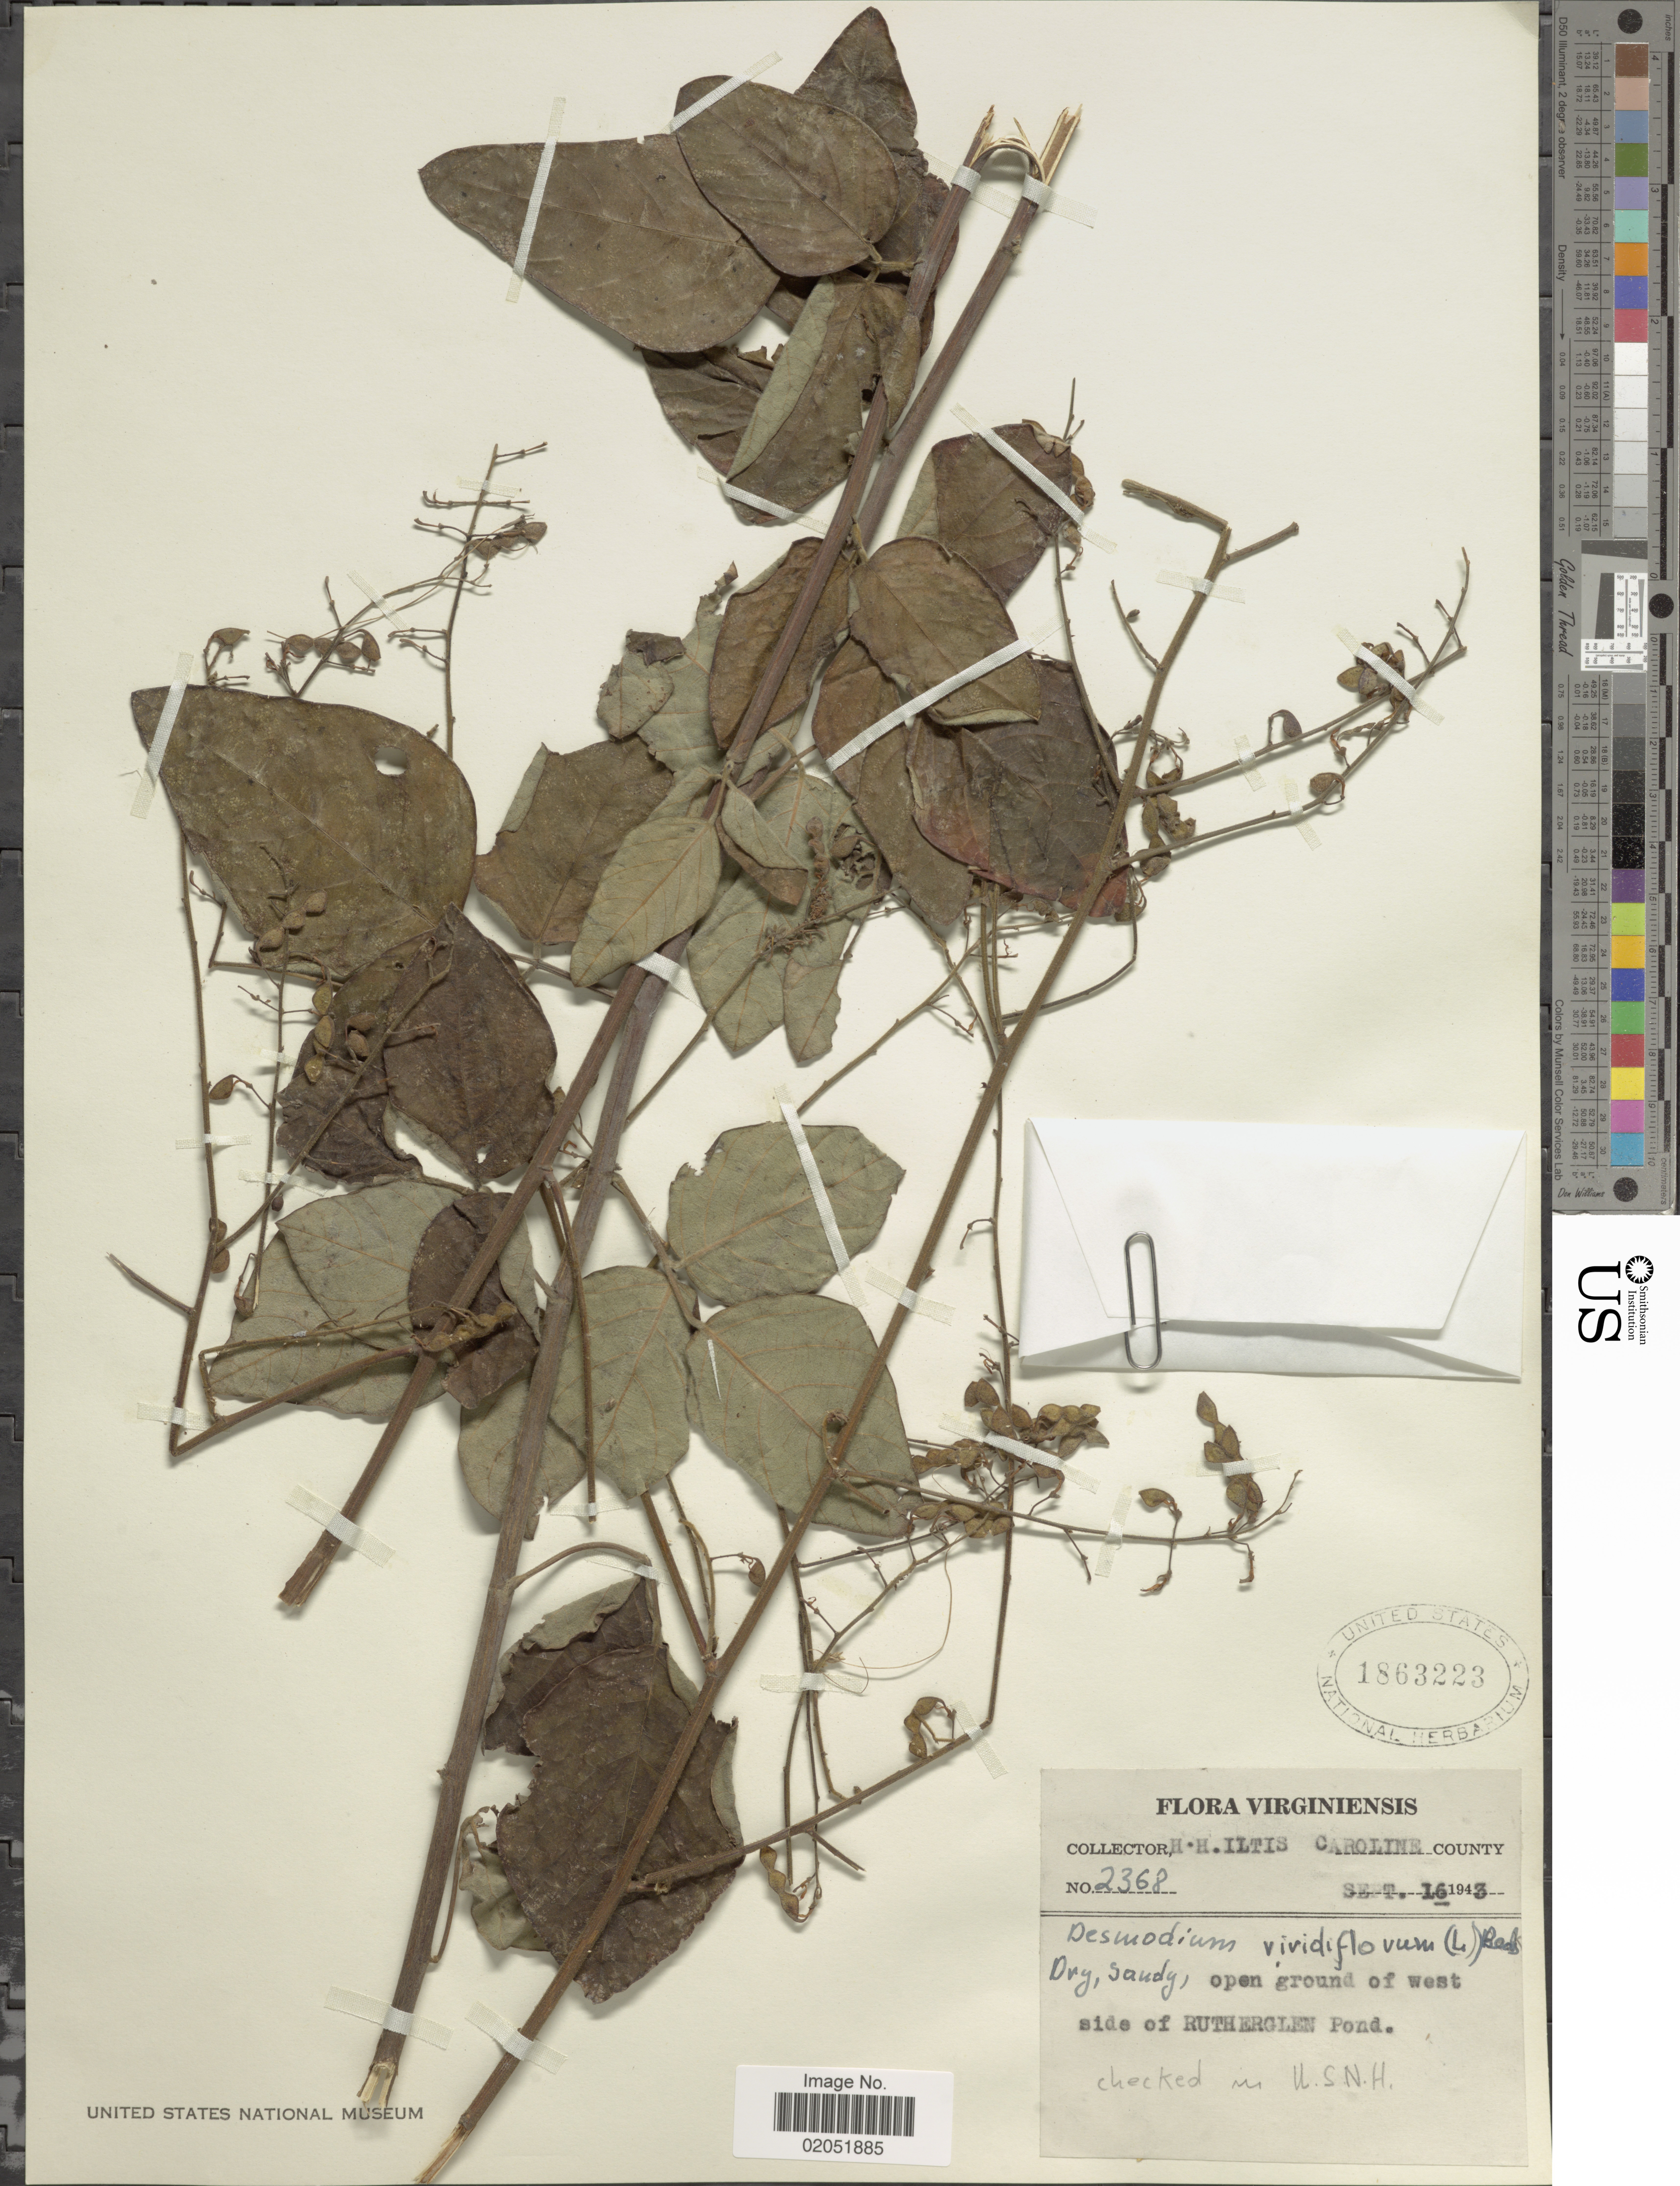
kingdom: Plantae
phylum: Tracheophyta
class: Magnoliopsida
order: Fabales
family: Fabaceae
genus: Desmodium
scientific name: Desmodium viridiflorum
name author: (L.) DC.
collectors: H. H. Iltis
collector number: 2368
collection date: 1943-09-16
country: United States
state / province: Virginia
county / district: Caroline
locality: Virginiensis, open ground of west side of Rutherglen Pond.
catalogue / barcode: US 1863223